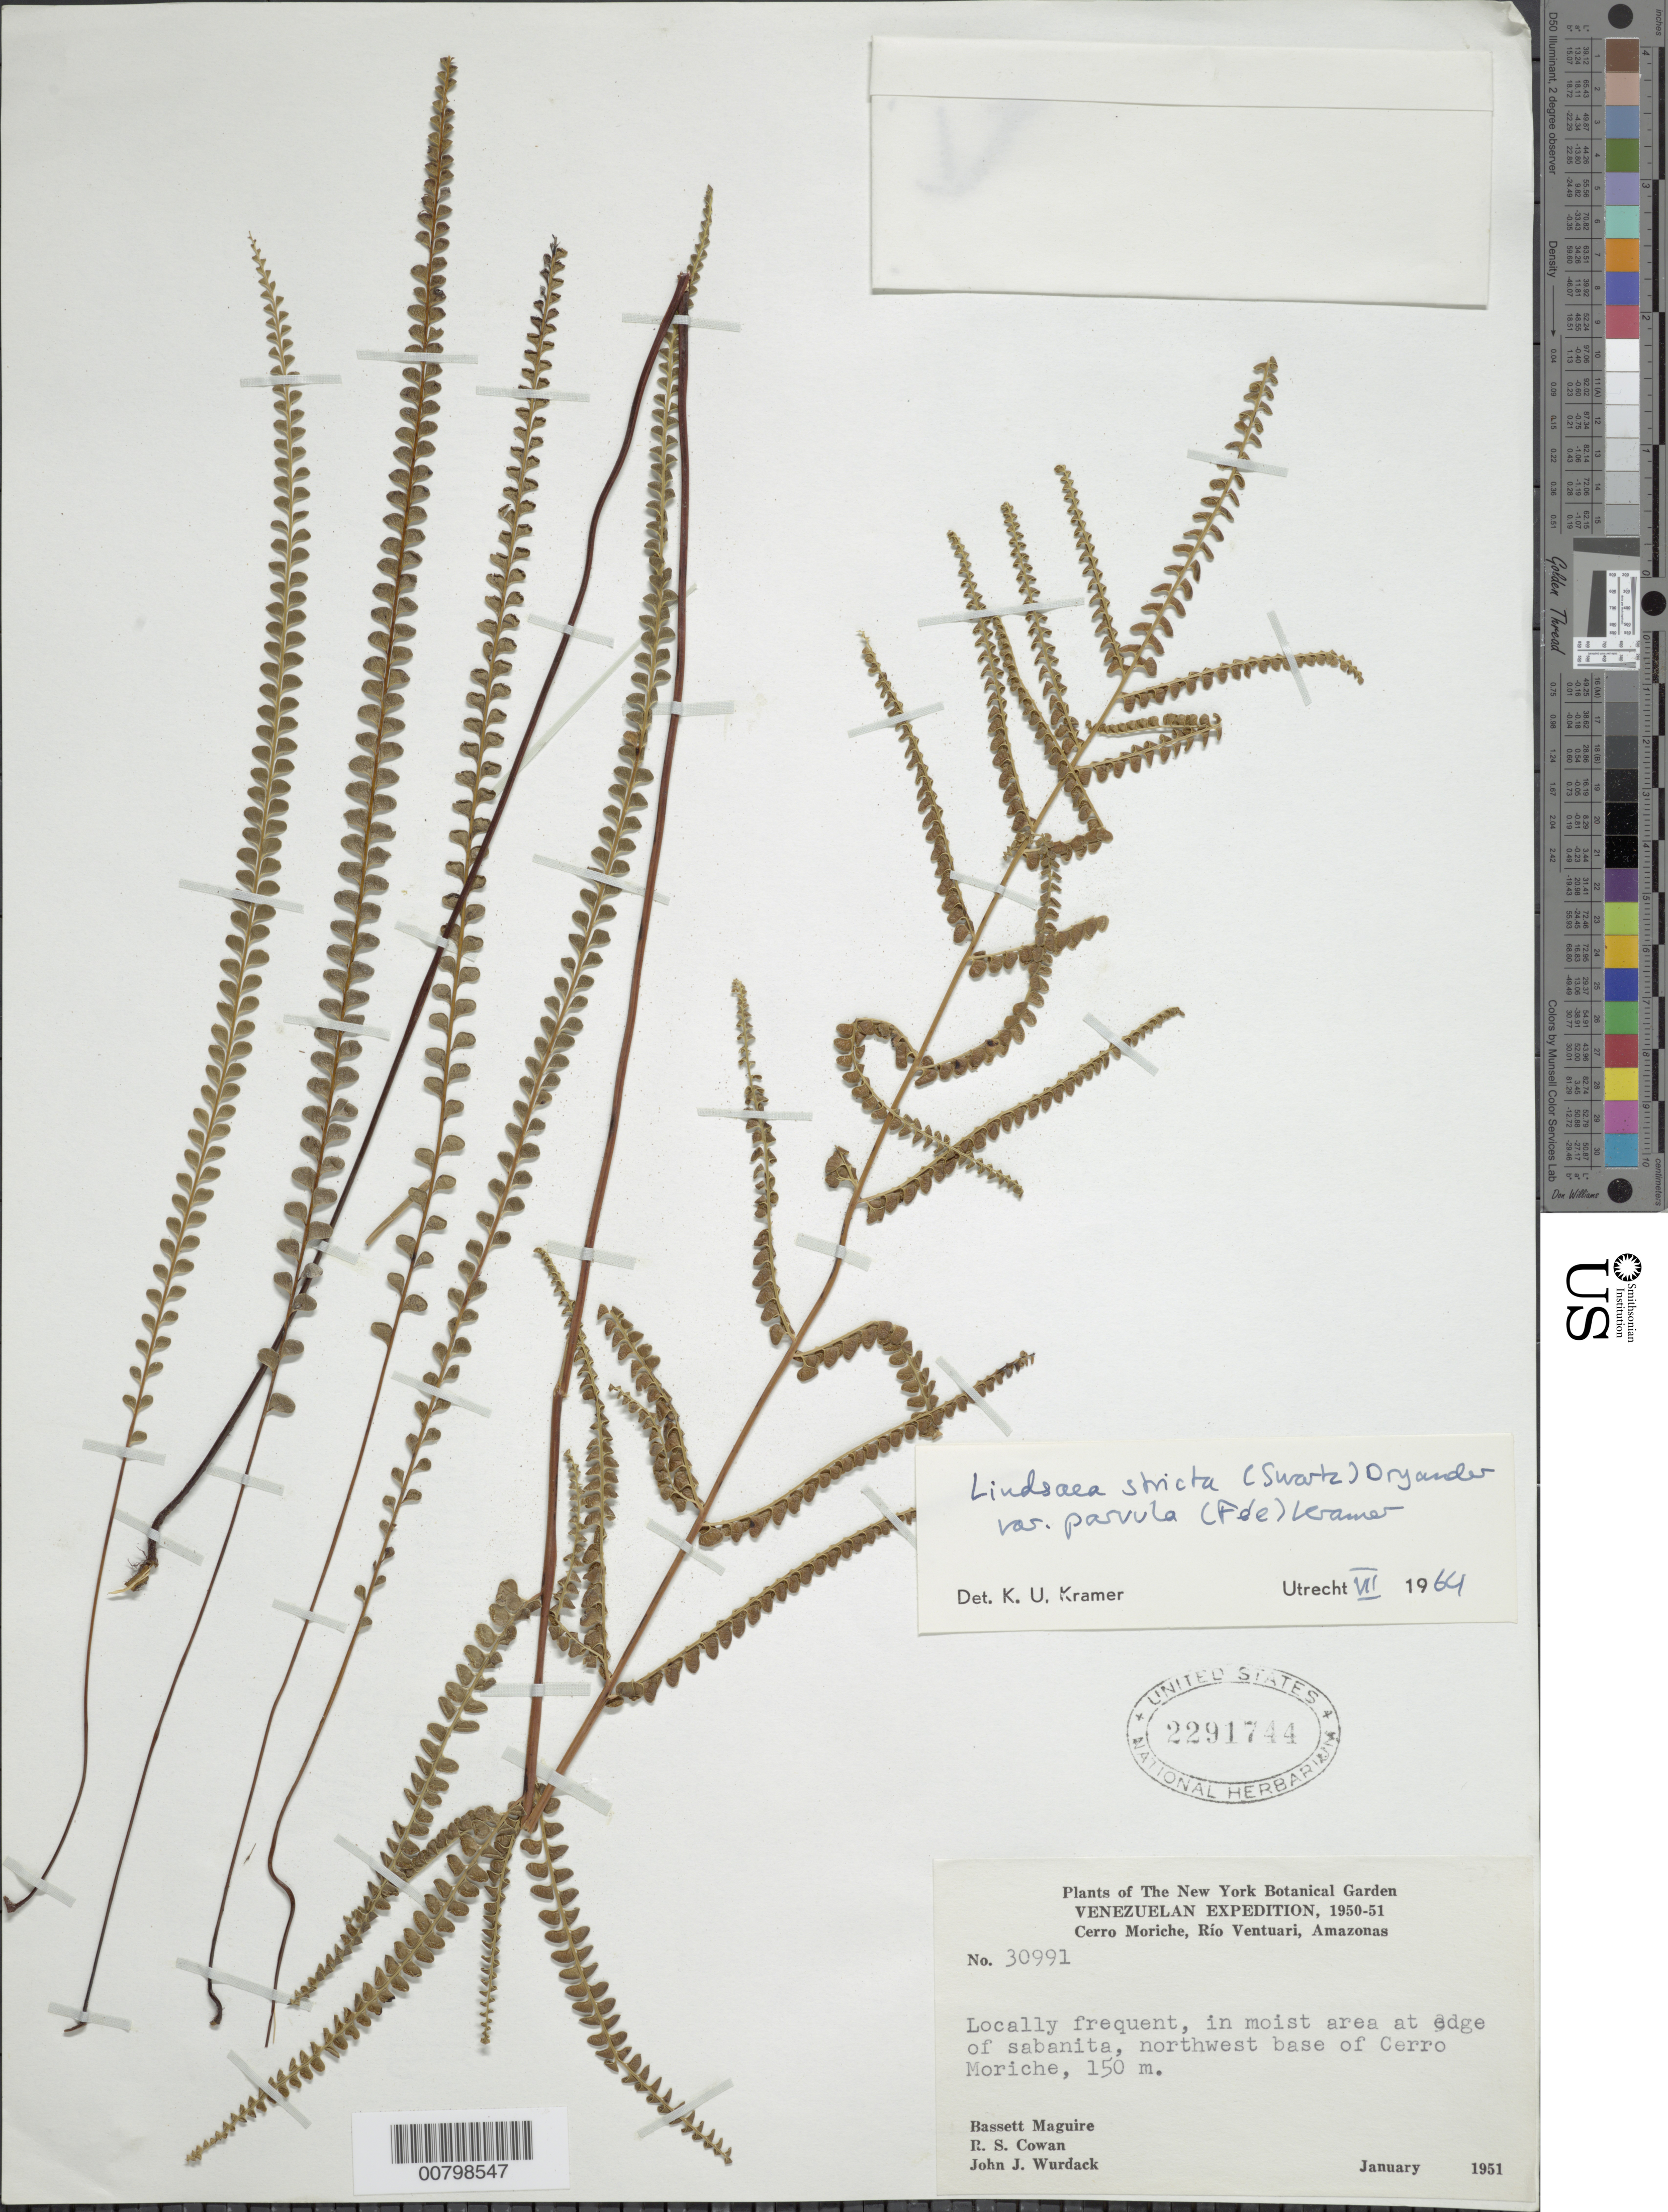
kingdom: Plantae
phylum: Tracheophyta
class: Polypodiopsida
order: Polypodiales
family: Lindsaeaceae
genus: Lindsaea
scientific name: Lindsaea stricta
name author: (Sw.) Dryand.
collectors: B. Maguire, R. S. Cowan & J. J. Wurdack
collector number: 30991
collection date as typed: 17-Jan-51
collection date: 1951-01-17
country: Venezuela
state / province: Amazonas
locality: Cerro Moriche, Río Ventuari, NW base of Cerro Moriche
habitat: Moist area at edge of sabanita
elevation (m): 150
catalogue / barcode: US 2291744